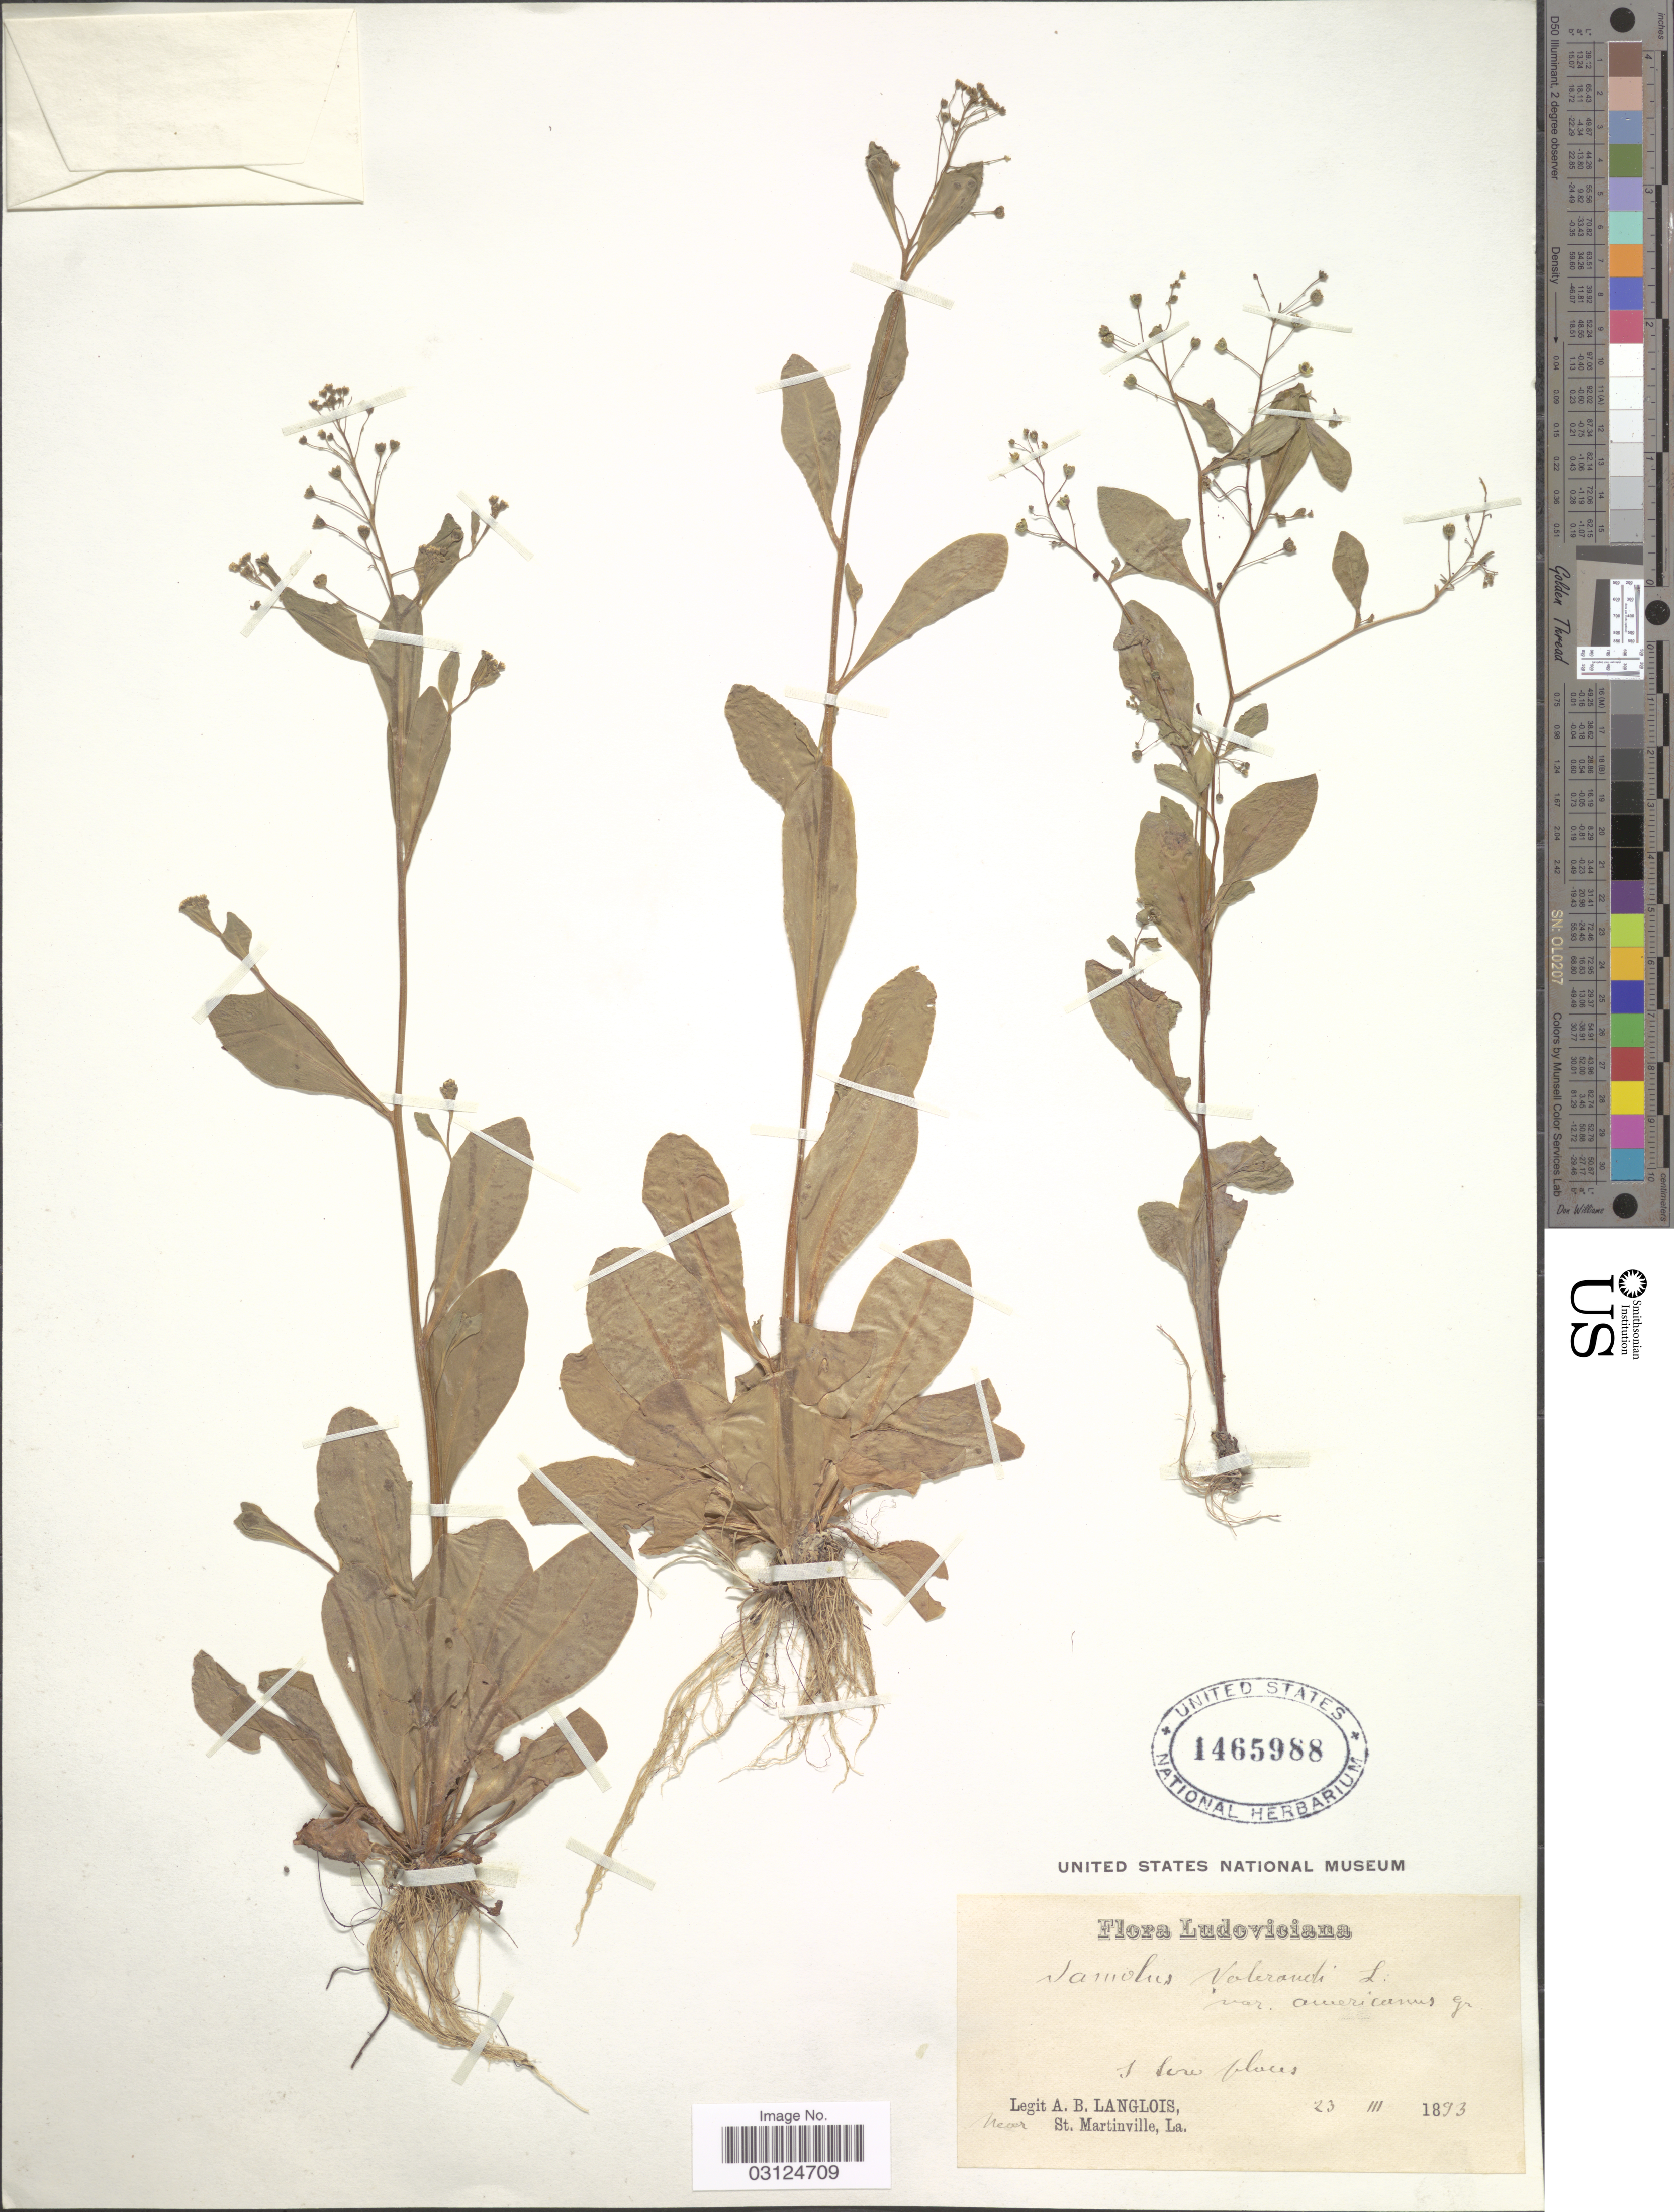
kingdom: Plantae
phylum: Tracheophyta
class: Magnoliopsida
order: Ericales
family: Primulaceae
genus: Samolus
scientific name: Samolus parviflorus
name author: Raf.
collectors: A. Langlois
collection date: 1893-03-23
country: United States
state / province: Louisiana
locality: Ludoviciana. Near St. Martinville.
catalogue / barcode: US 1465988